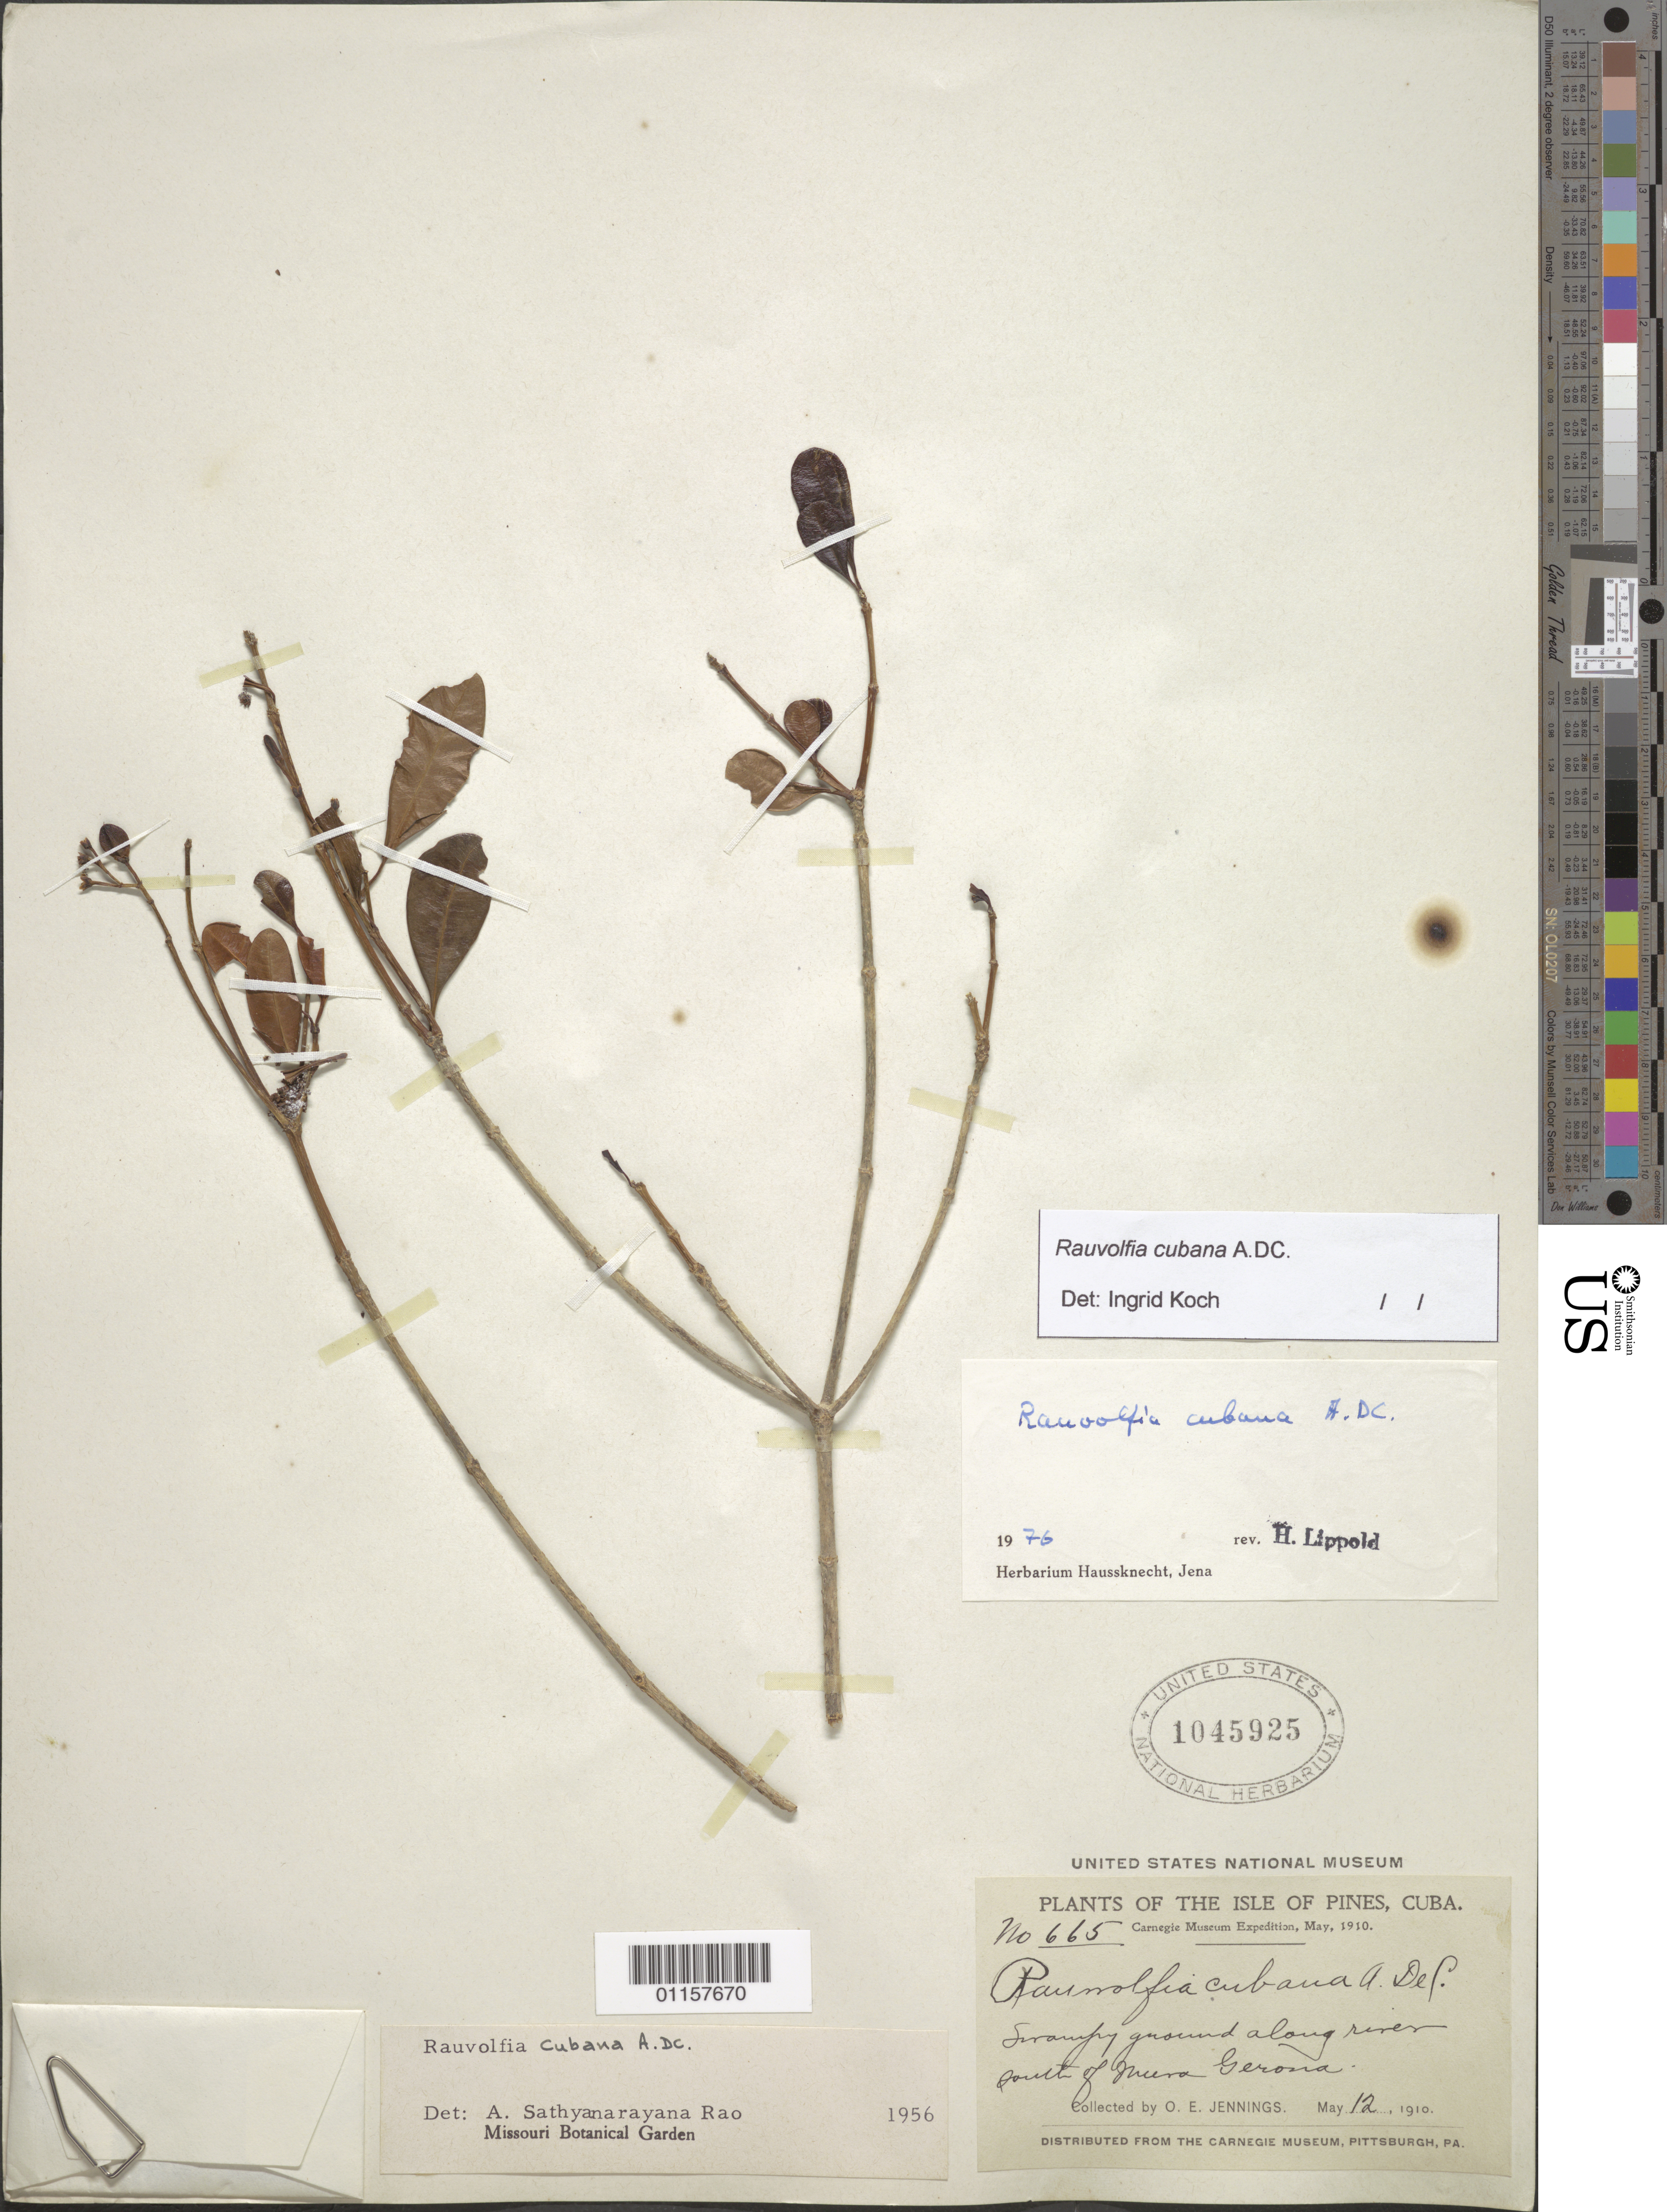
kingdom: Plantae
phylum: Tracheophyta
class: Magnoliopsida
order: Gentianales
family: Apocynaceae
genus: Rauvolfia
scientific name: Rauvolfia cubana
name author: A. DC.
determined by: Koch, I.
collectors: O. E. Jennings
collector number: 665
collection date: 1910-05-12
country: Cuba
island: Isla de la Juventud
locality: Isle of Pines. Nueva Gerona, south of.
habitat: In swampy ground along river.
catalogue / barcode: US 1045925